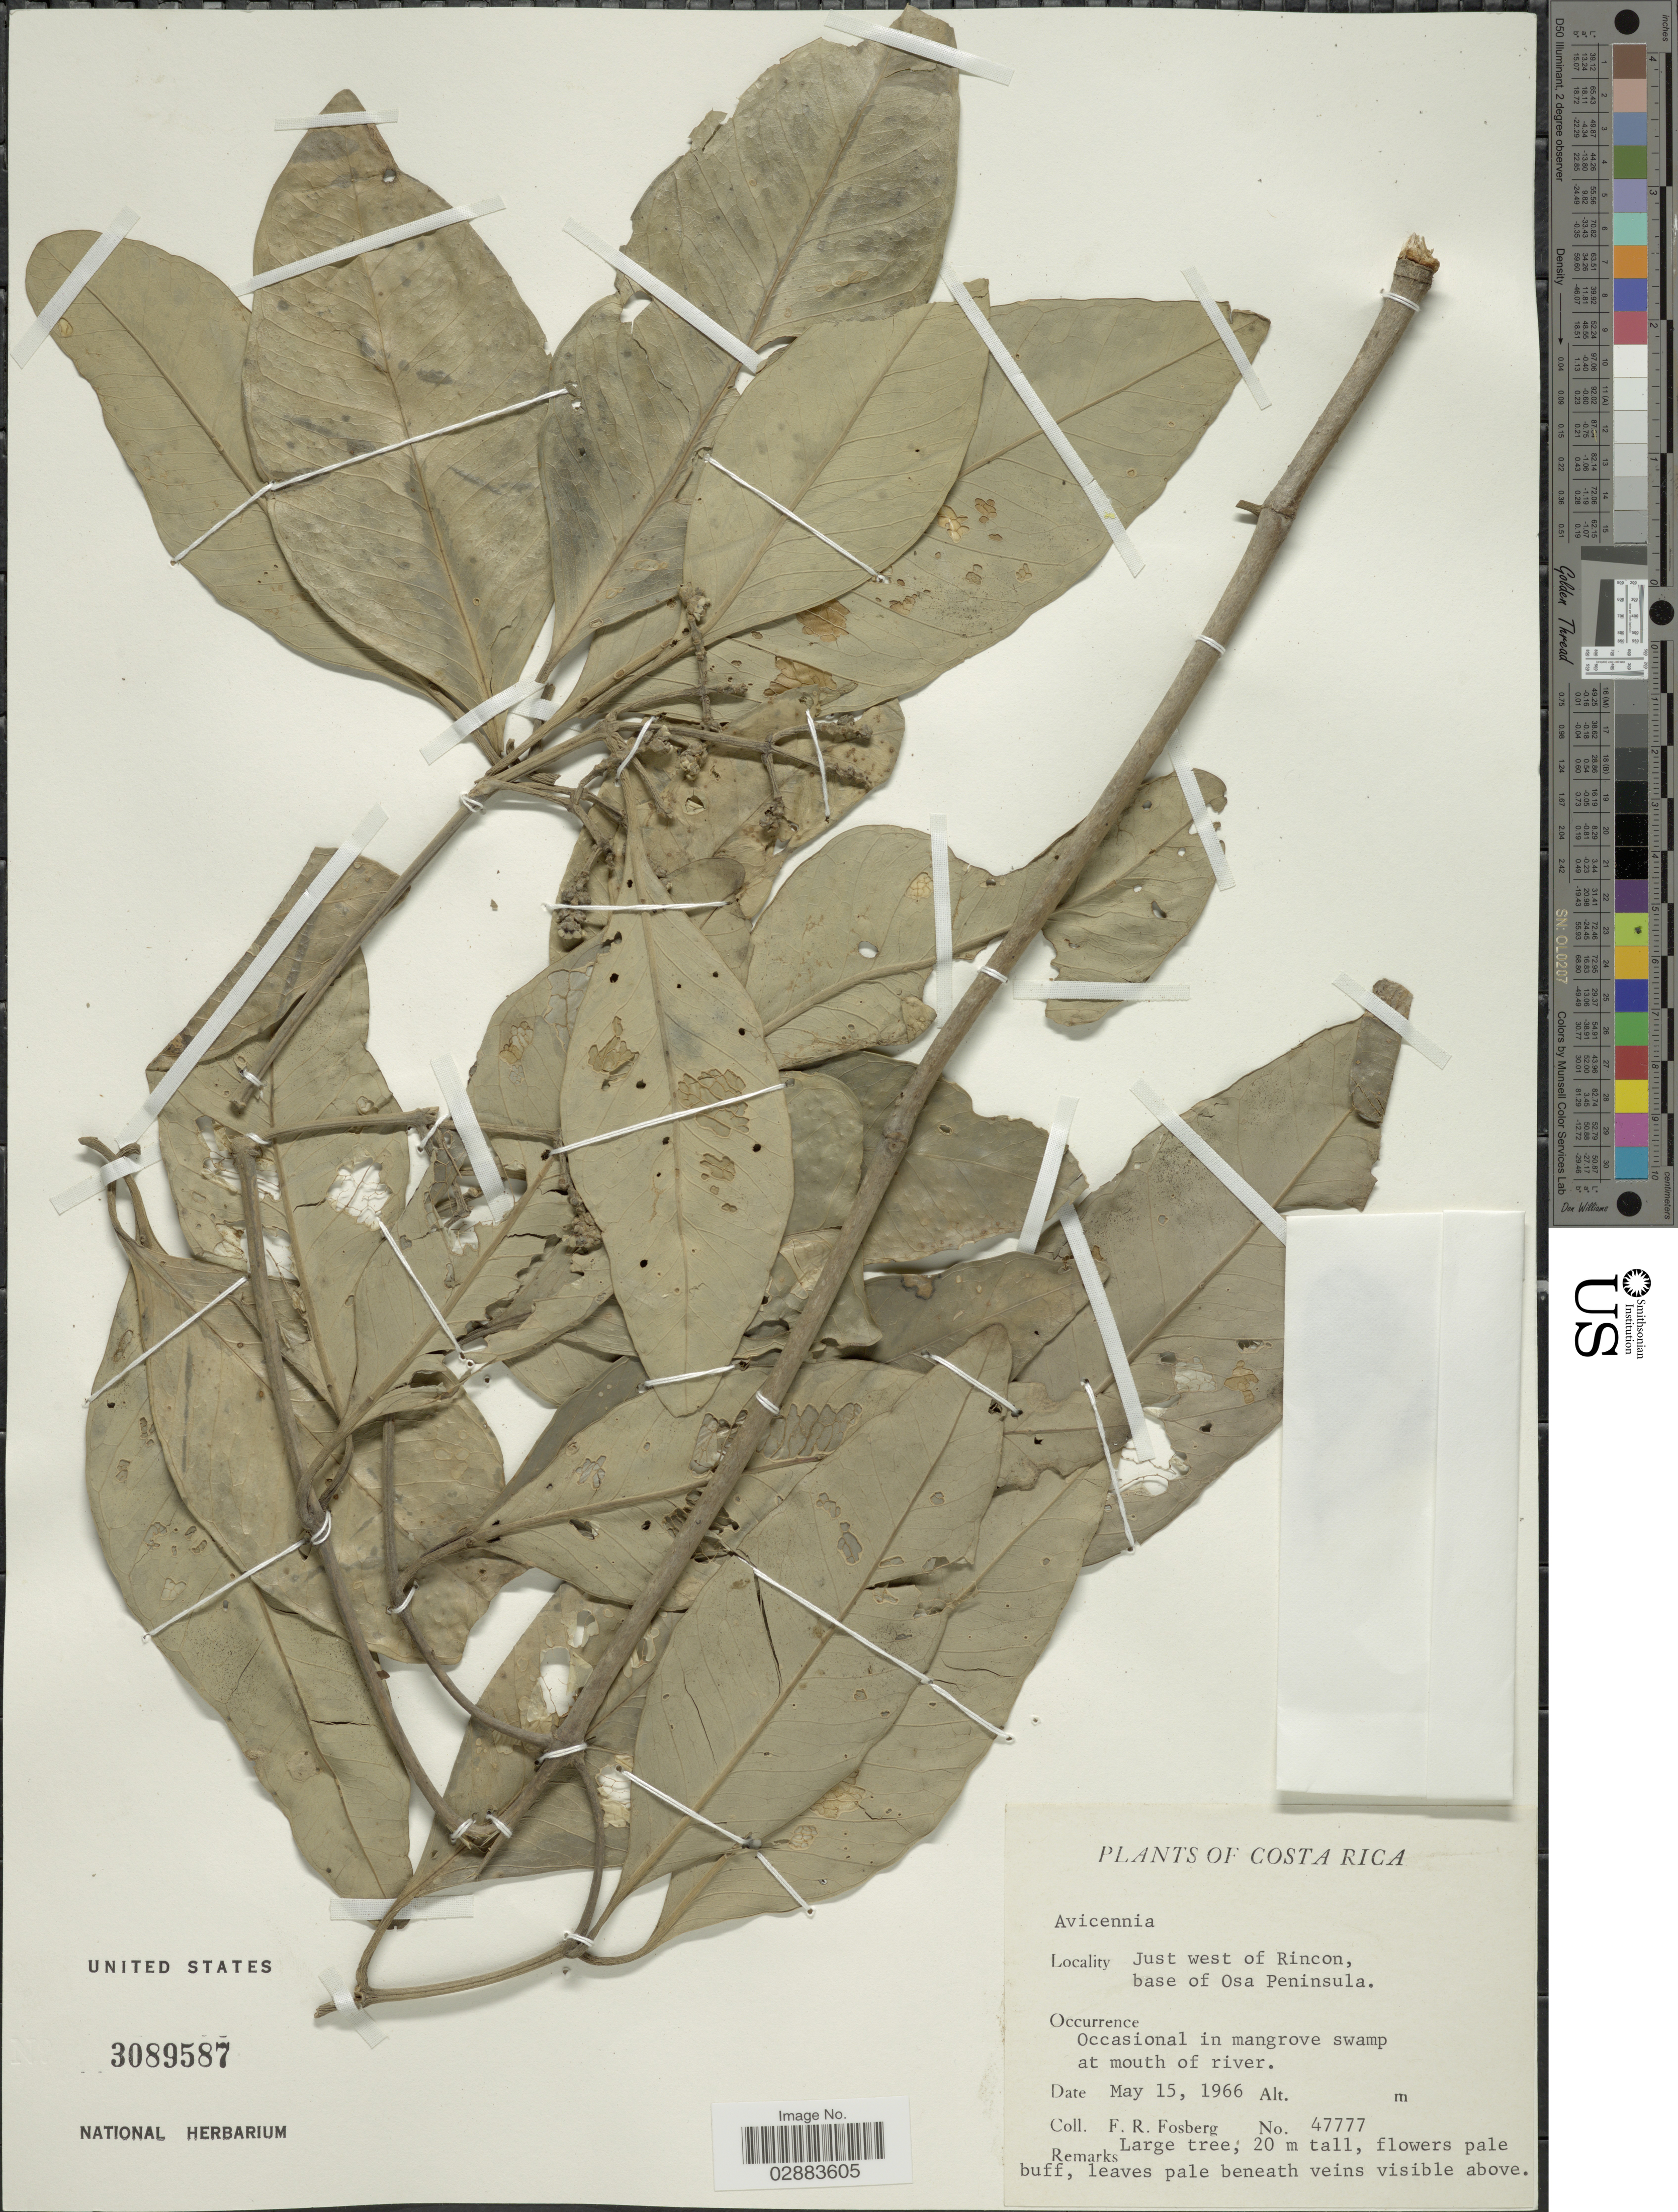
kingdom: Plantae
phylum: Tracheophyta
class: Magnoliopsida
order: Lamiales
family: Acanthaceae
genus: Avicennia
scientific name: Avicennia sp.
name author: L.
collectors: F. R. Fosberg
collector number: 47777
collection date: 1966-05-15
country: Costa Rica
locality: Just west of Rincon, base of Osa Peninsula.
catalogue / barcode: US 3089587